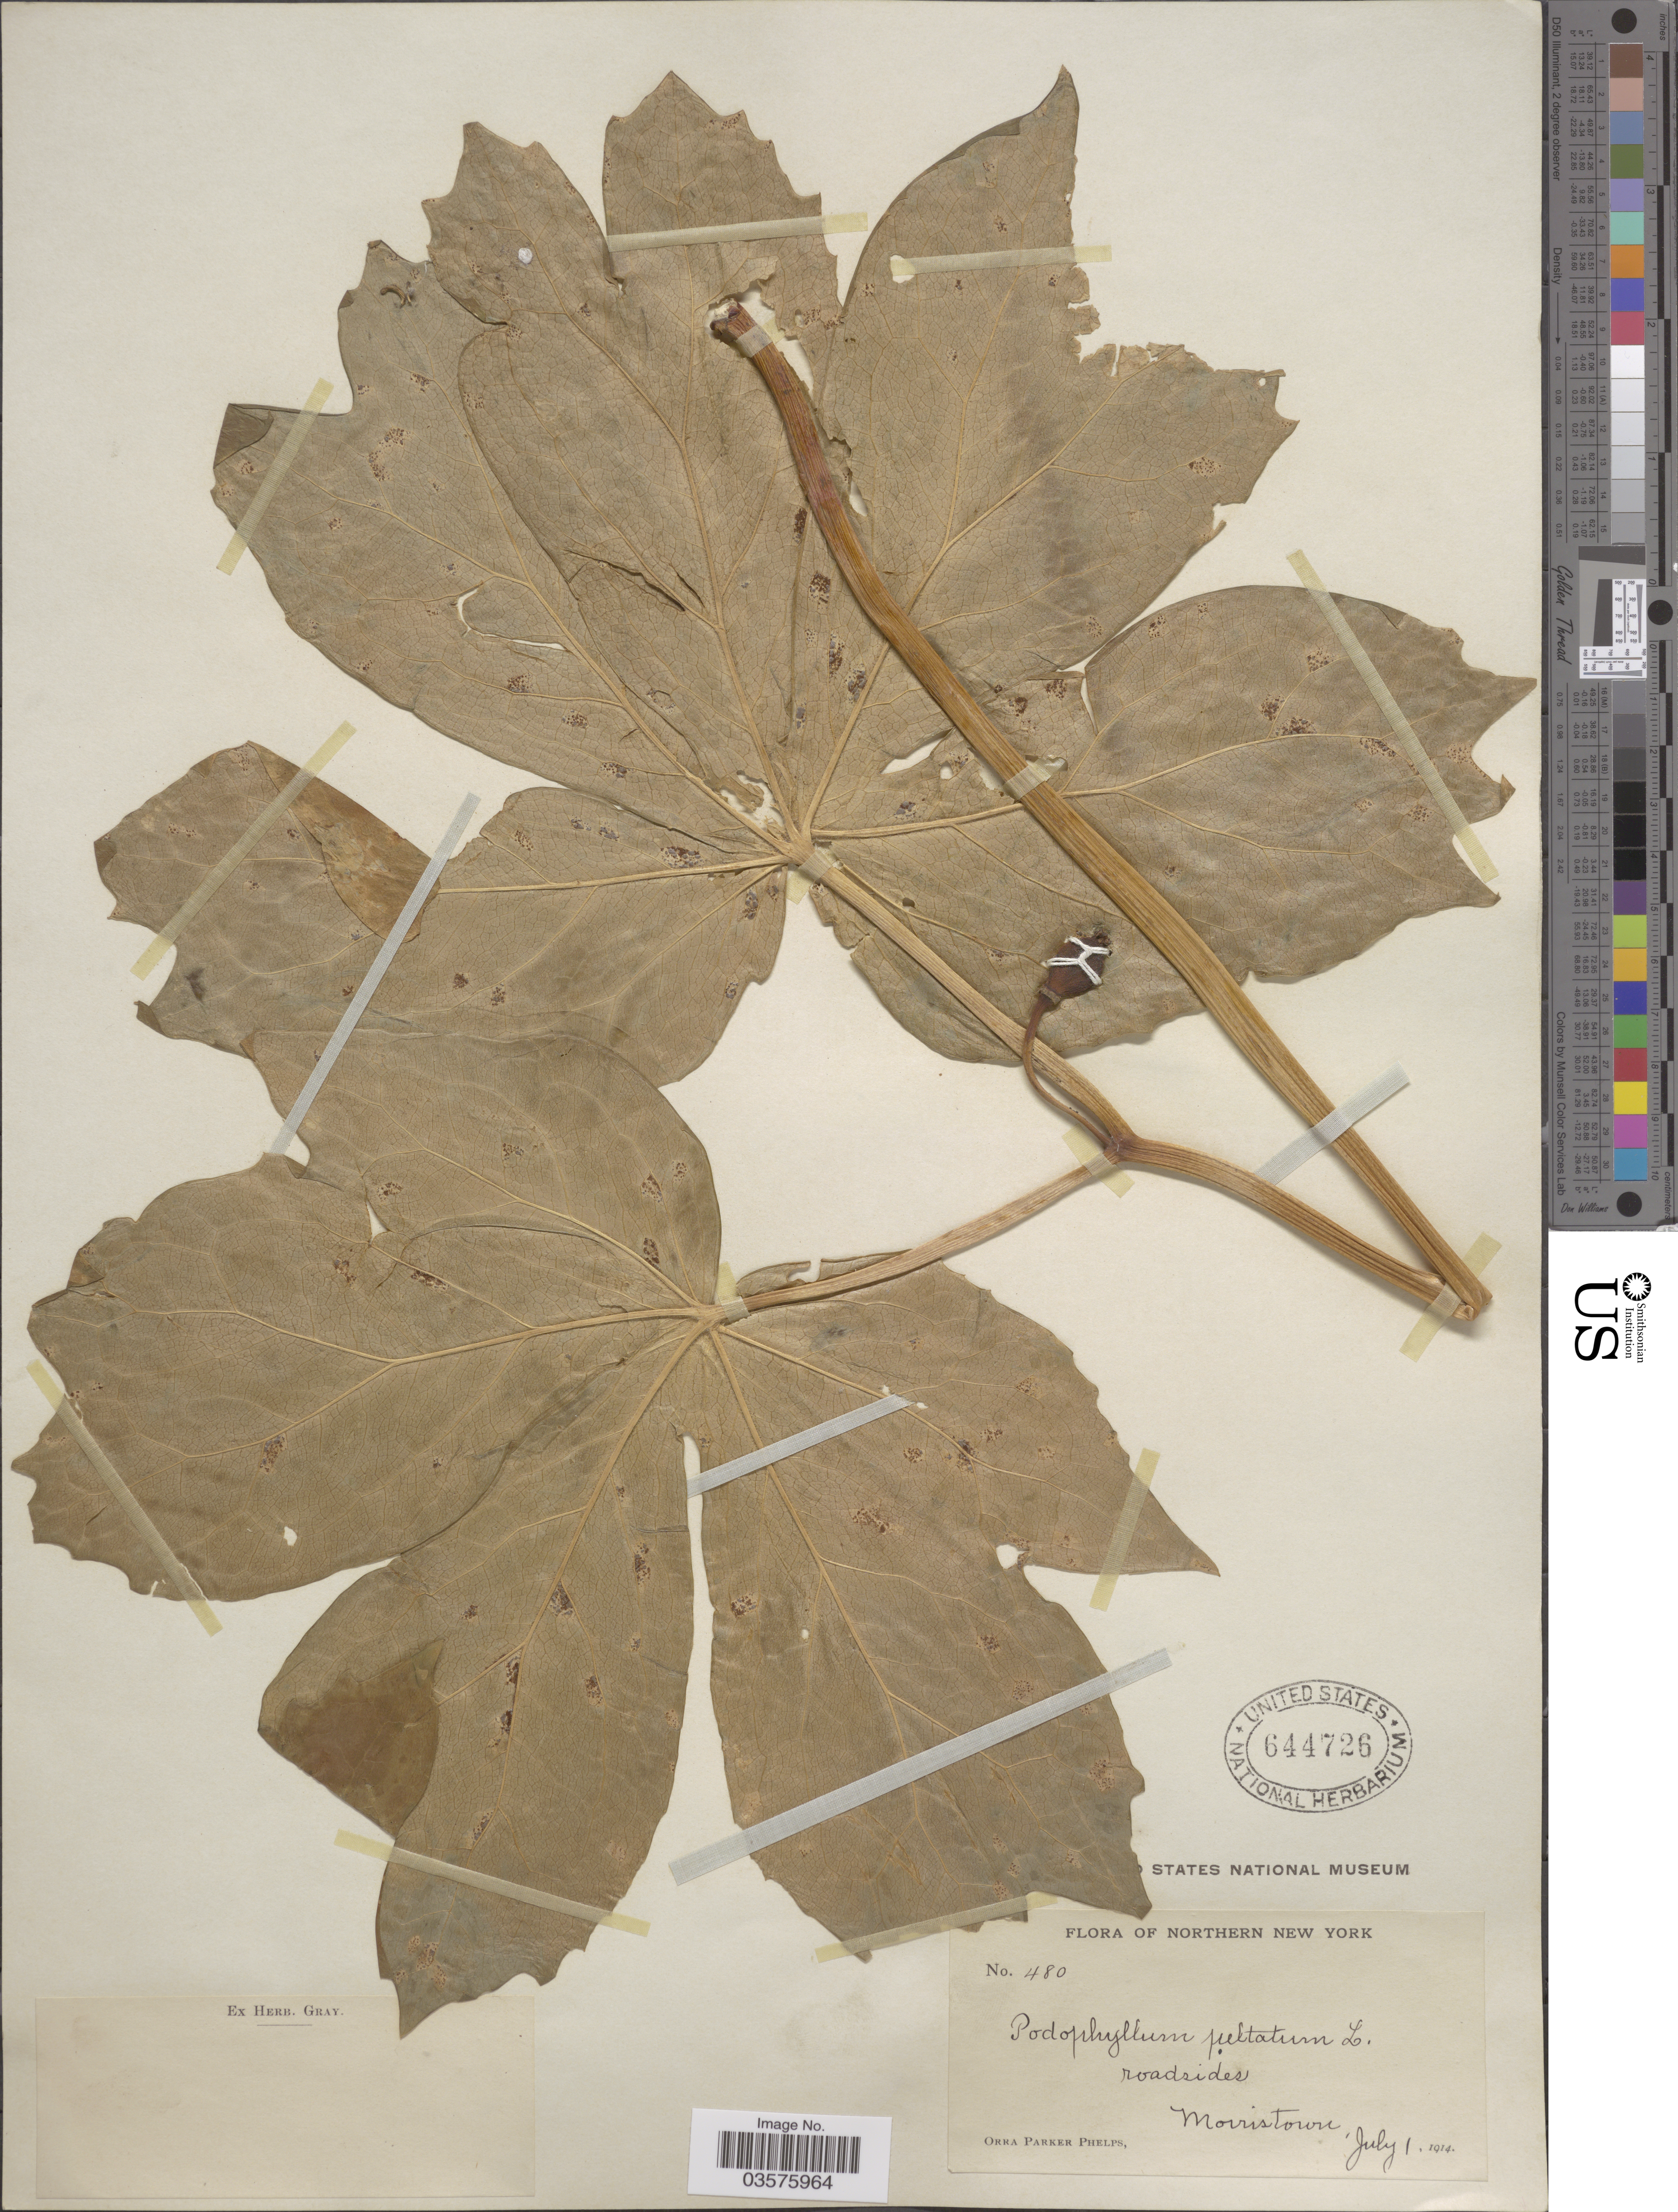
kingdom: Plantae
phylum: Tracheophyta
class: Magnoliopsida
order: Ranunculales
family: Berberidaceae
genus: Podophyllum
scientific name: Podophyllum peltatum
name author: L.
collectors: O. P. Phelps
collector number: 480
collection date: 1914-07-01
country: United States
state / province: New York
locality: Northern New York. Roadsides. Morristown.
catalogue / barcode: US 644726